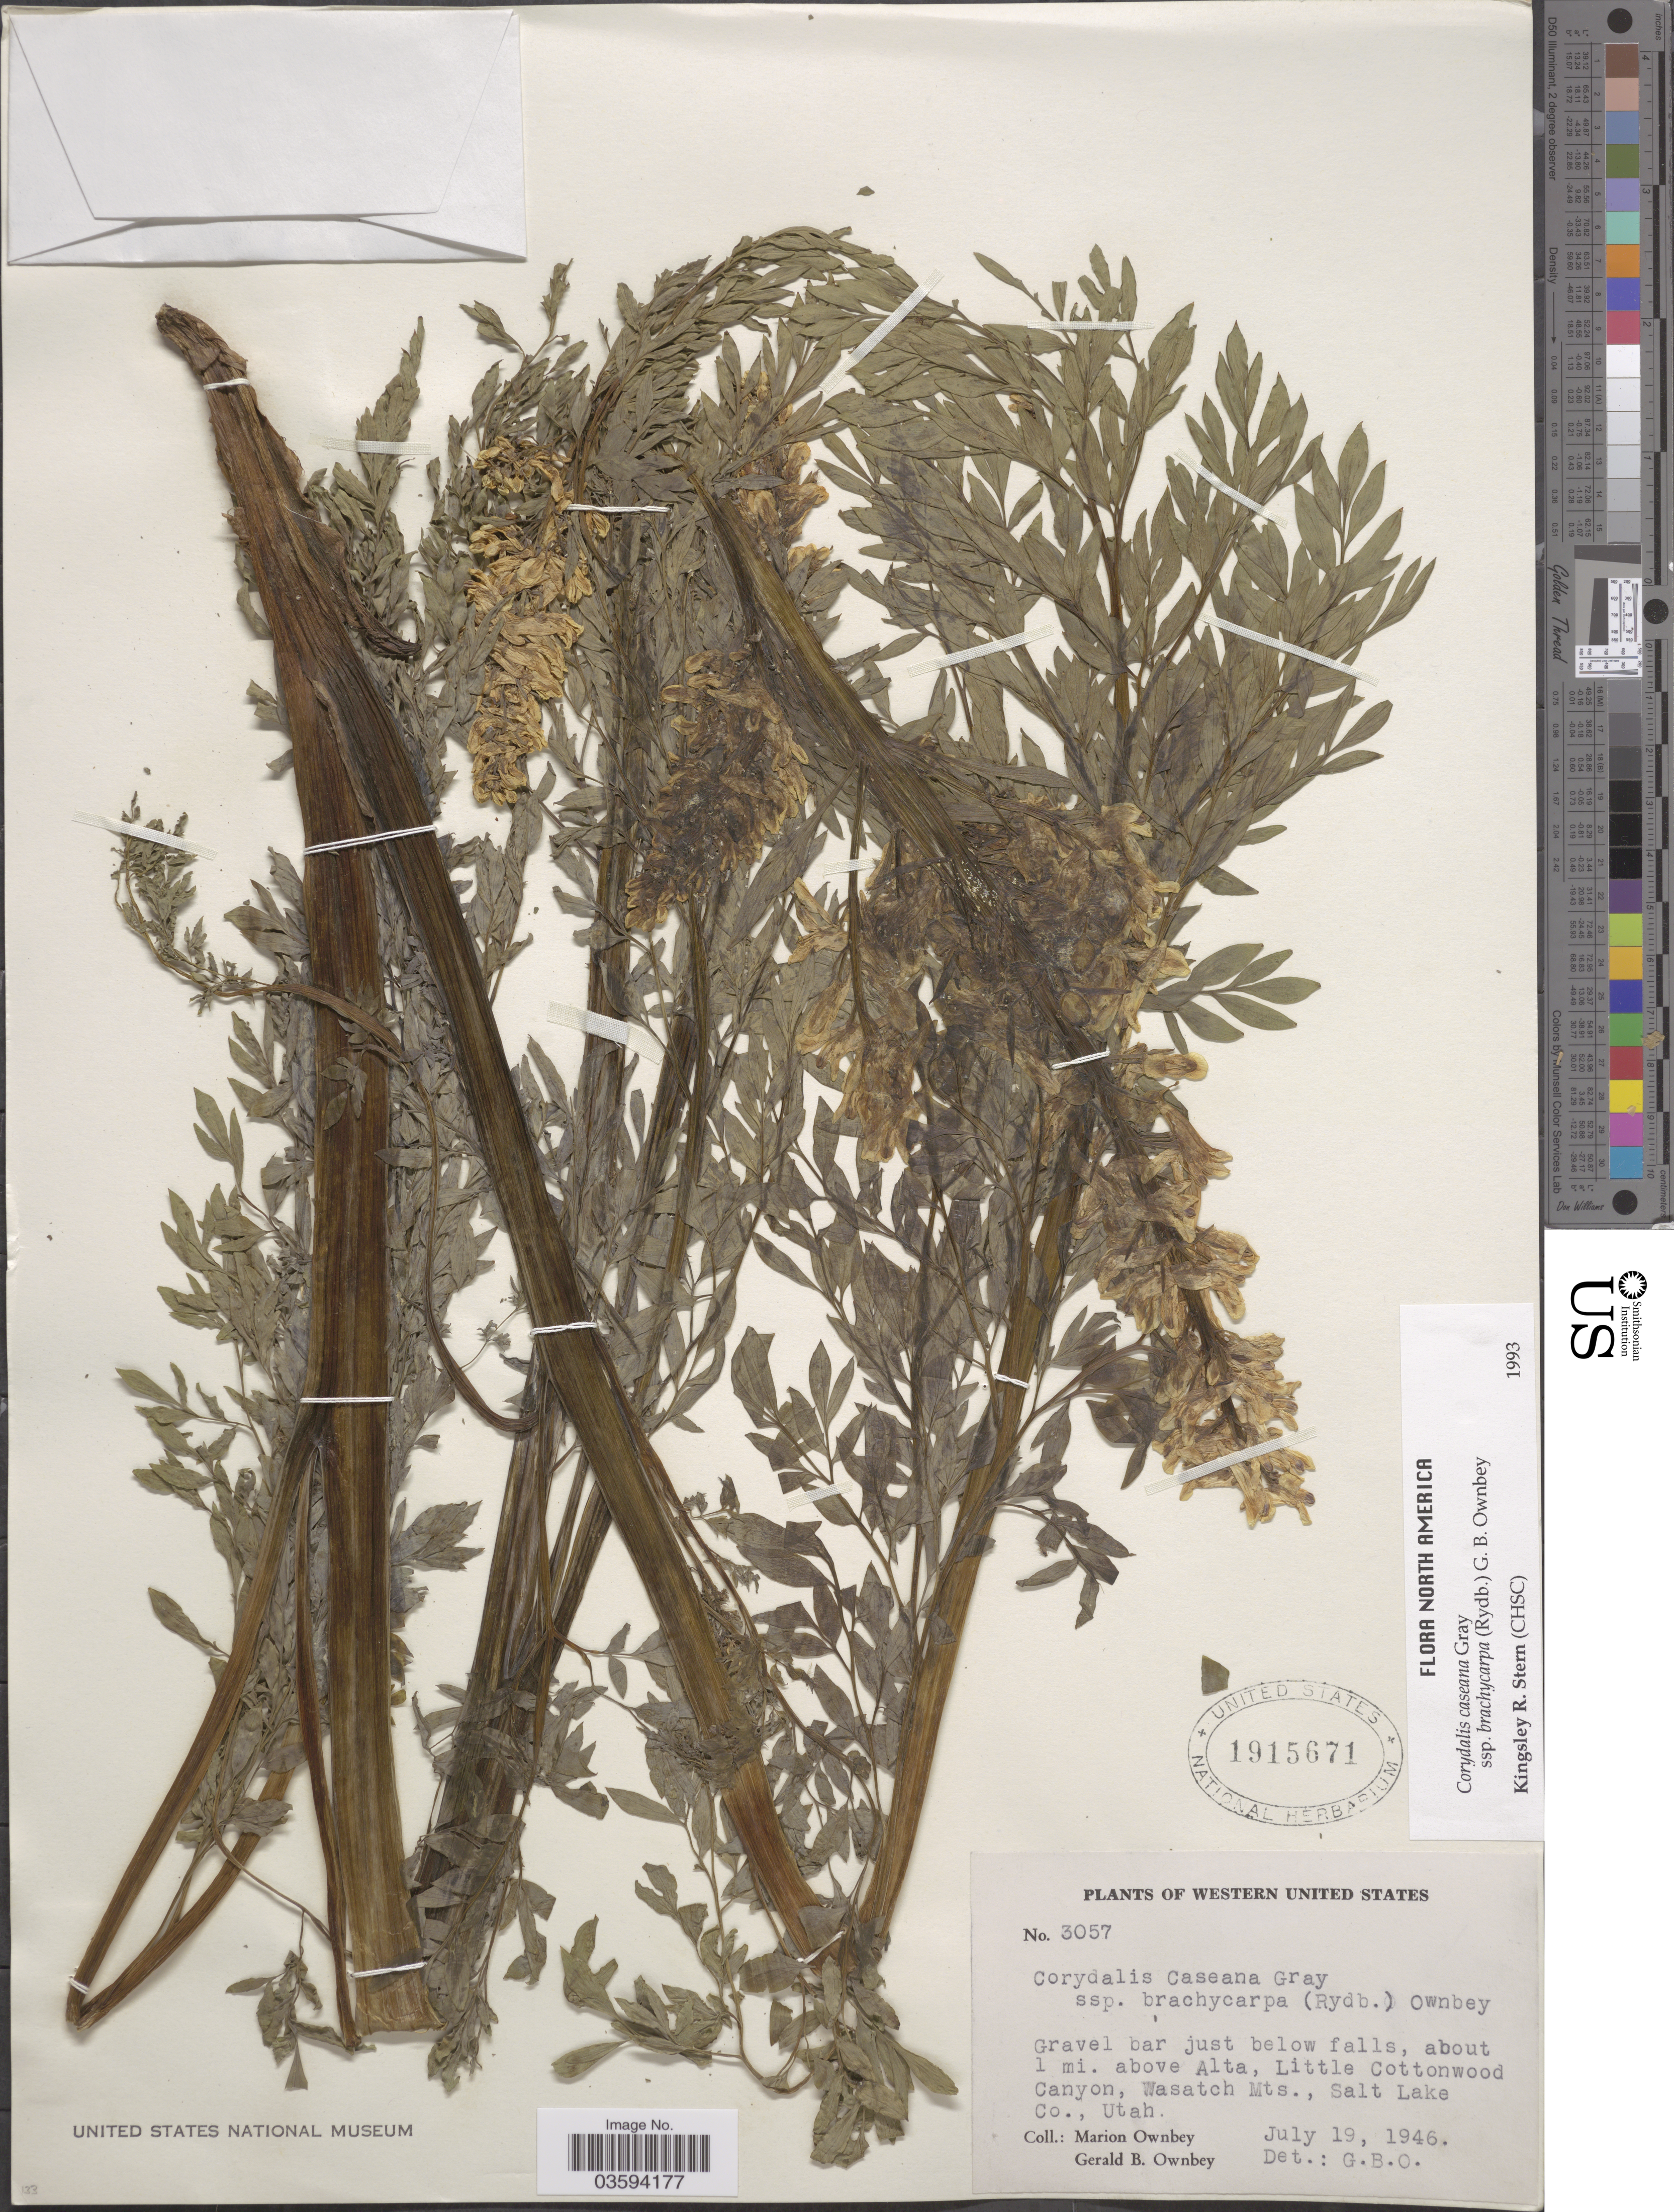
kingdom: Plantae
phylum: Tracheophyta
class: Magnoliopsida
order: Ranunculales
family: Papaveraceae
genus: Corydalis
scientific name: Corydalis caseana subsp. brachycarpa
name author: (Rydb.) G.B. Ownbey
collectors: M. Ownbey & G. B. Ownbey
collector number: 3057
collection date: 1946-07-19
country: United States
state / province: Utah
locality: Western United States. Gravel bar just below falls, about 1 mi. above Alta, Little Cottonwood Canyon, Wasatch Mts., Salt Lake Co.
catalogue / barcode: US 1915671